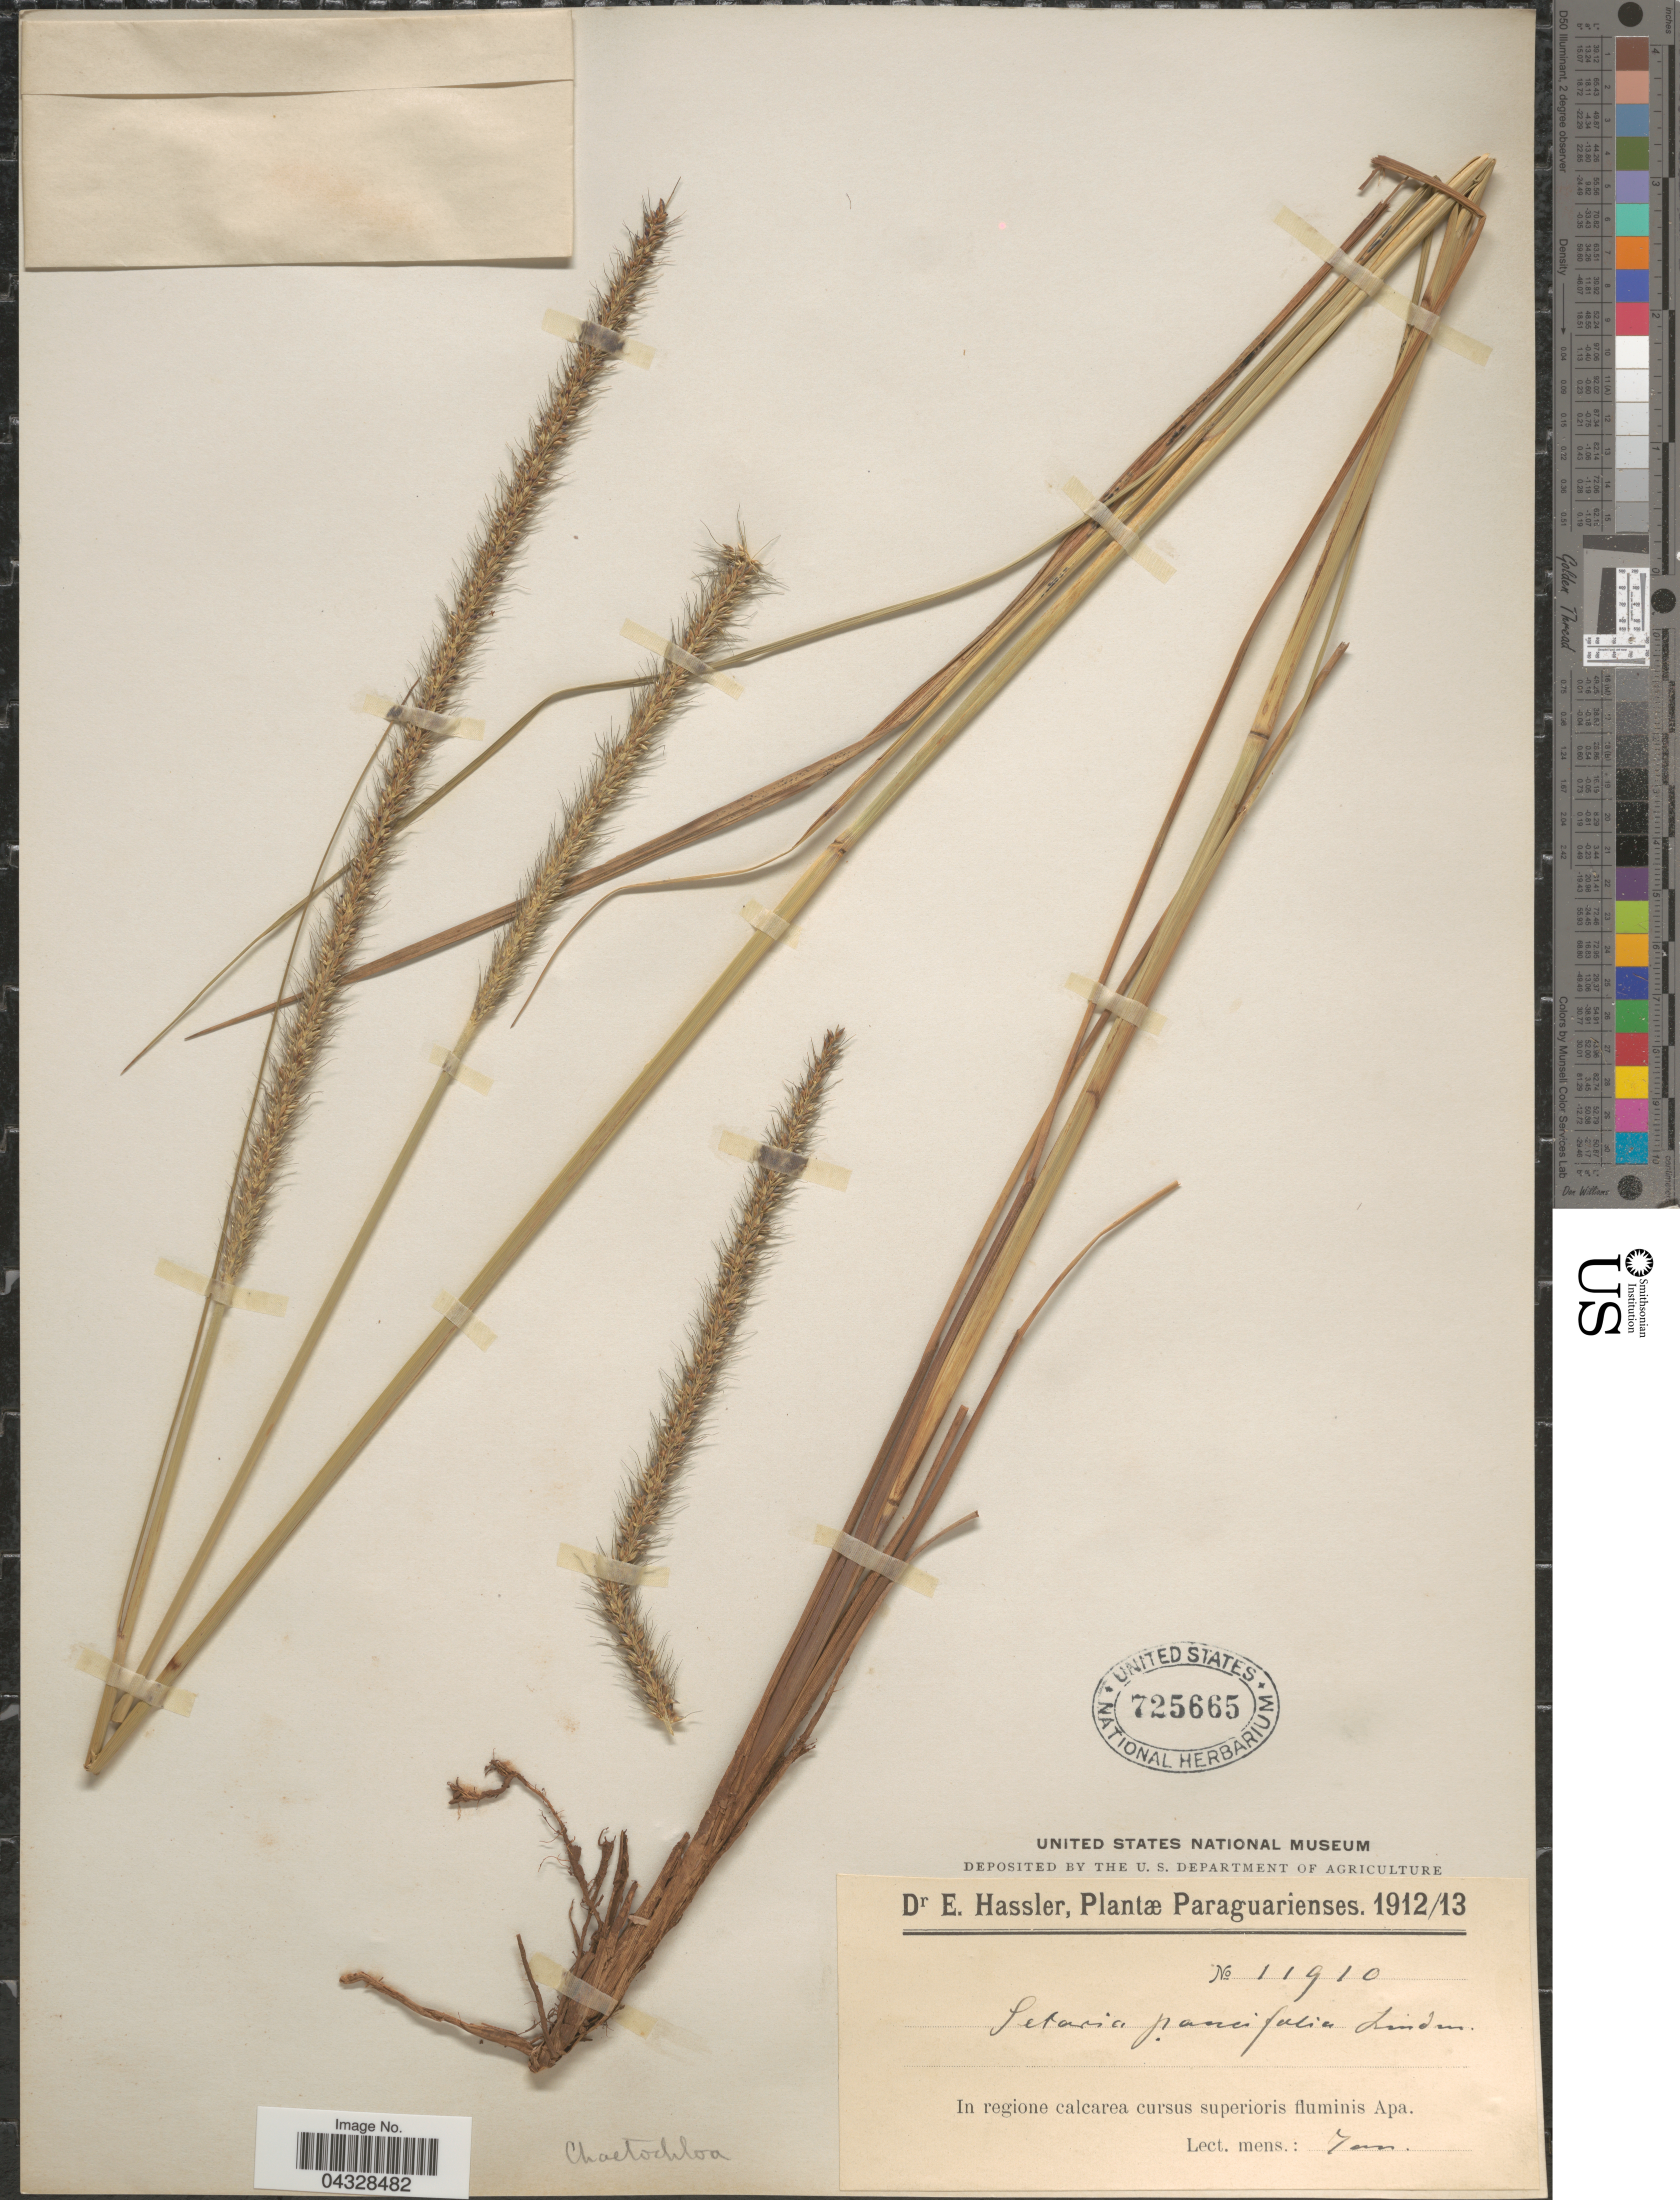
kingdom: Plantae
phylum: Tracheophyta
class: Liliopsida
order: Poales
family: Poaceae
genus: Setaria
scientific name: Setaria paucifolia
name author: (Morong) Lindm.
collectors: E. Hassler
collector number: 11910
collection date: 1912-01/1913-01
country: Paraguay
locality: In regione calcarea cursus superioris fluminis Apa.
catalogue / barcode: US 725665